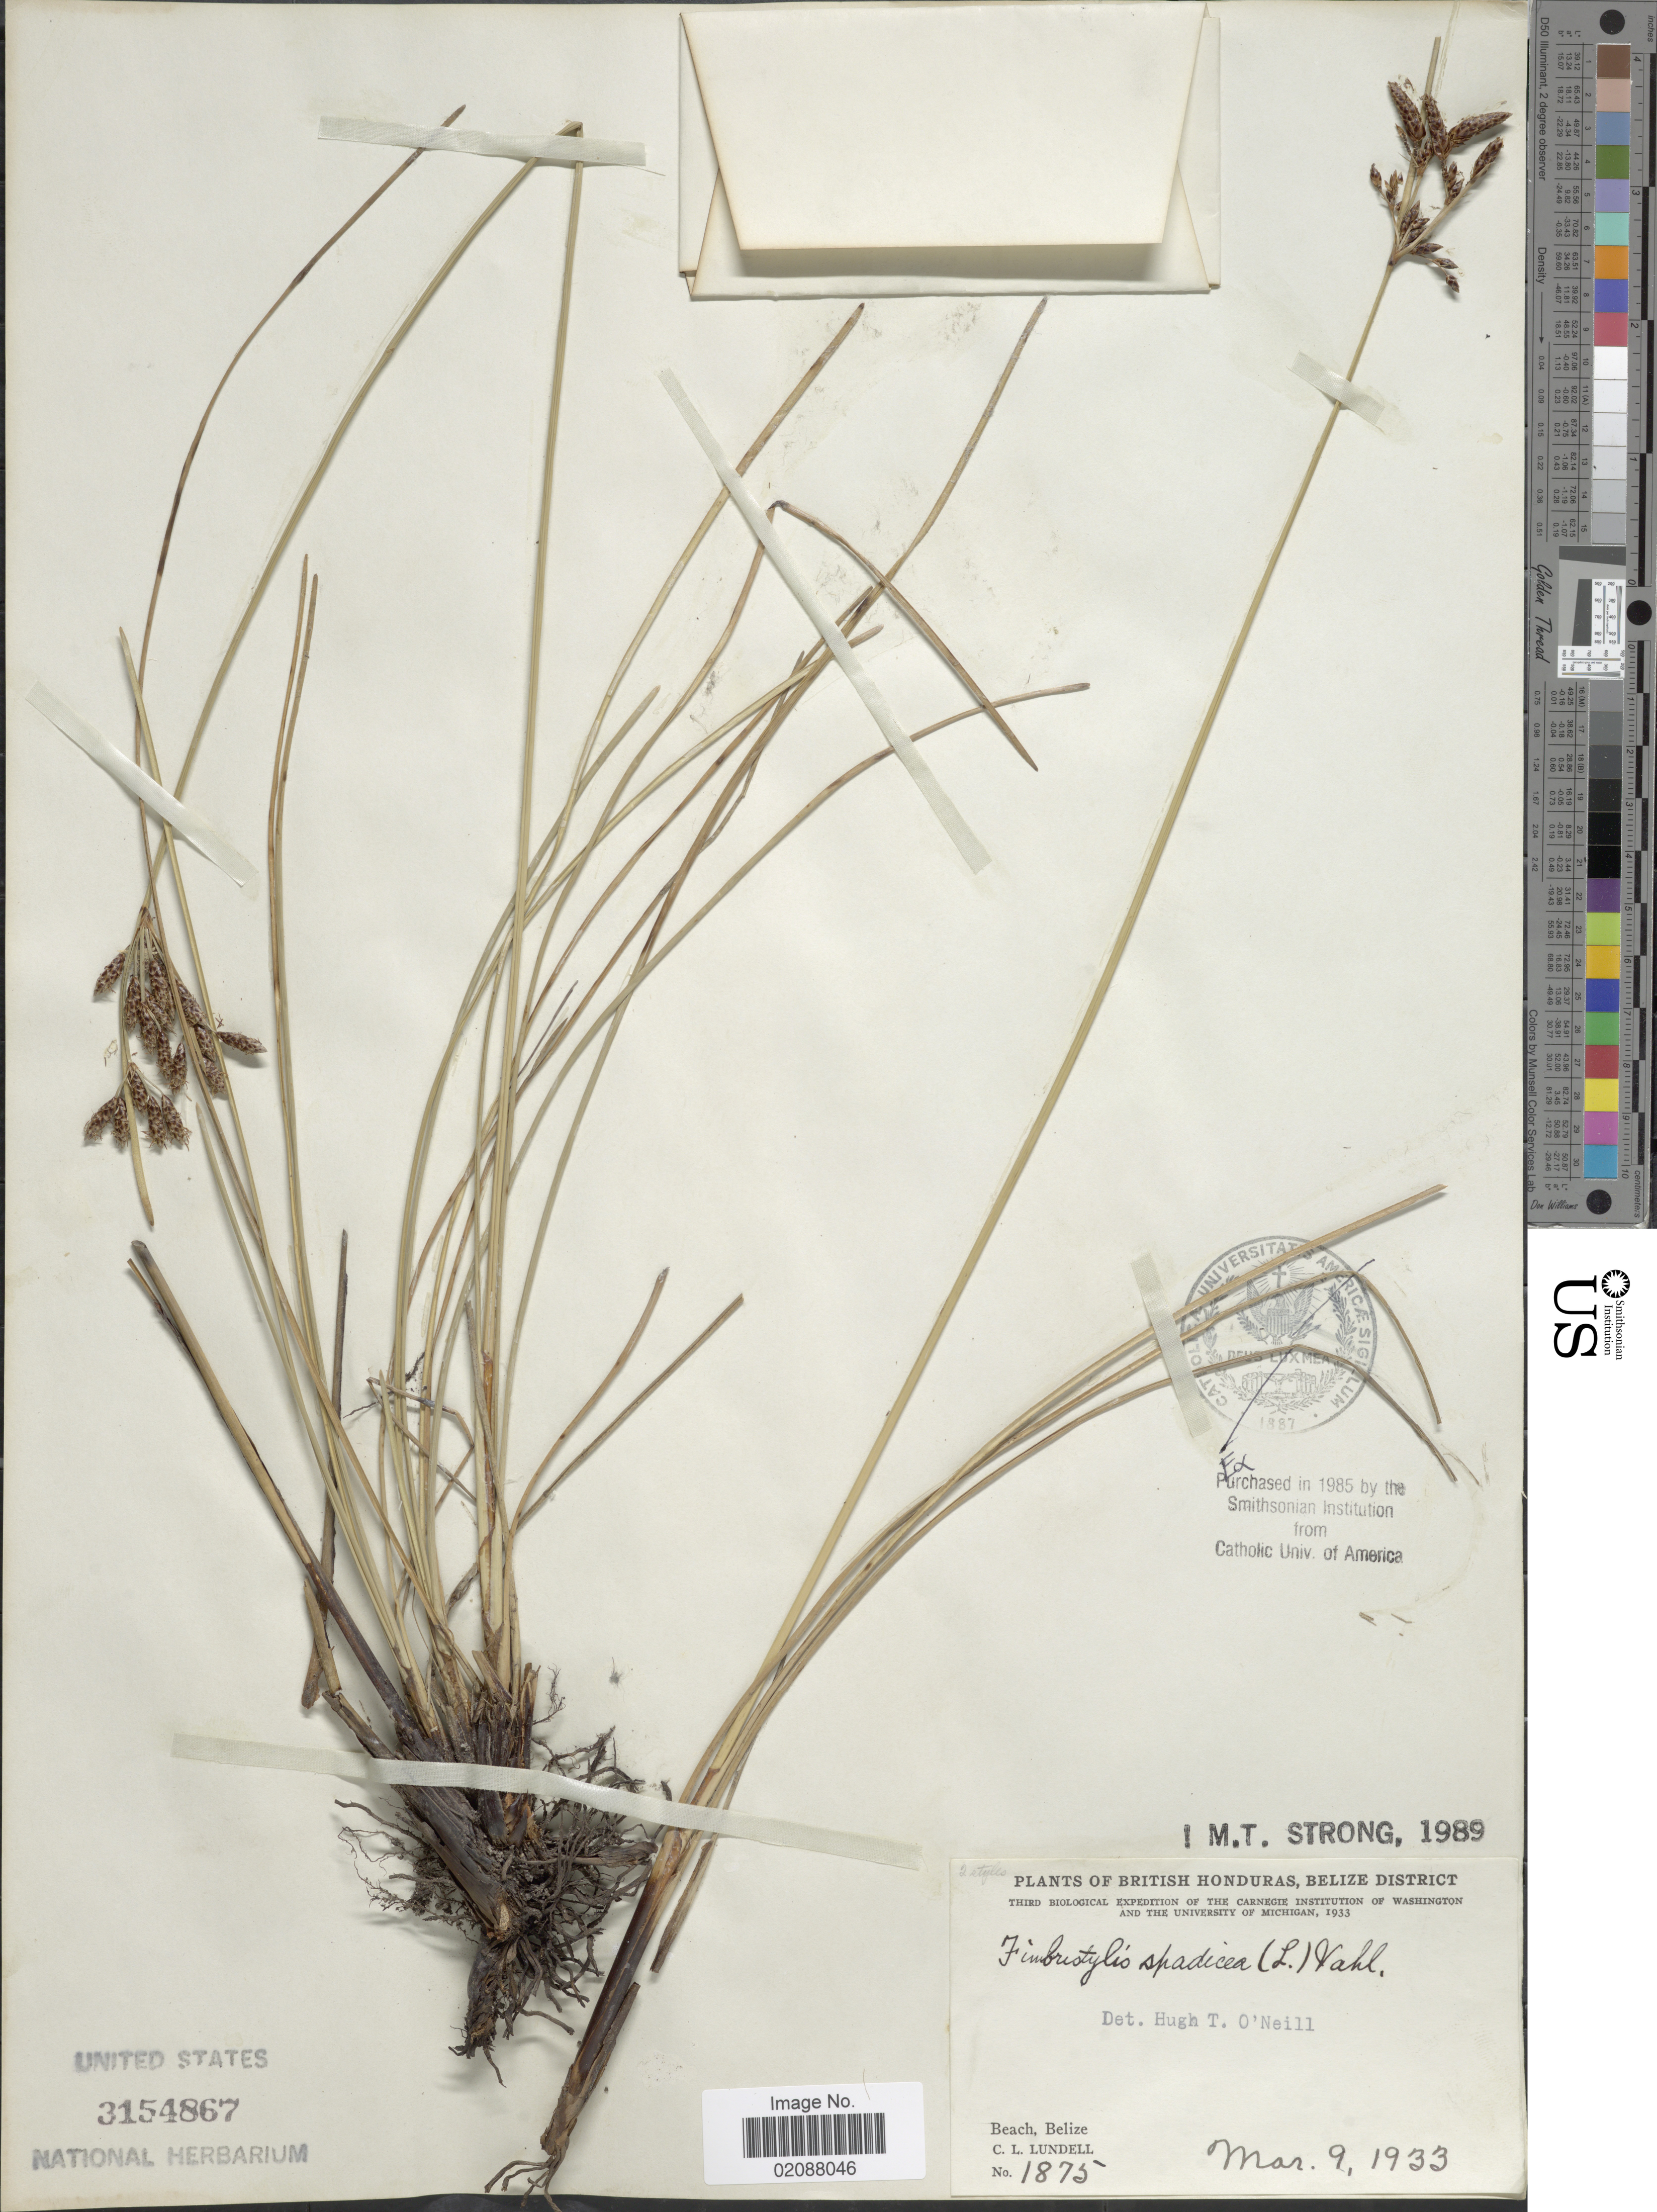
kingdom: Plantae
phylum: Tracheophyta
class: Liliopsida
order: Poales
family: Cyperaceae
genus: Fimbristylis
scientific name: Fimbristylis spadicea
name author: (L.) Vahl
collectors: C. L. Lundell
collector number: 1875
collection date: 1933-03-09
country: Belize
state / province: Belize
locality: British Honduras, Belize District, Beach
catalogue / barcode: US 3154867